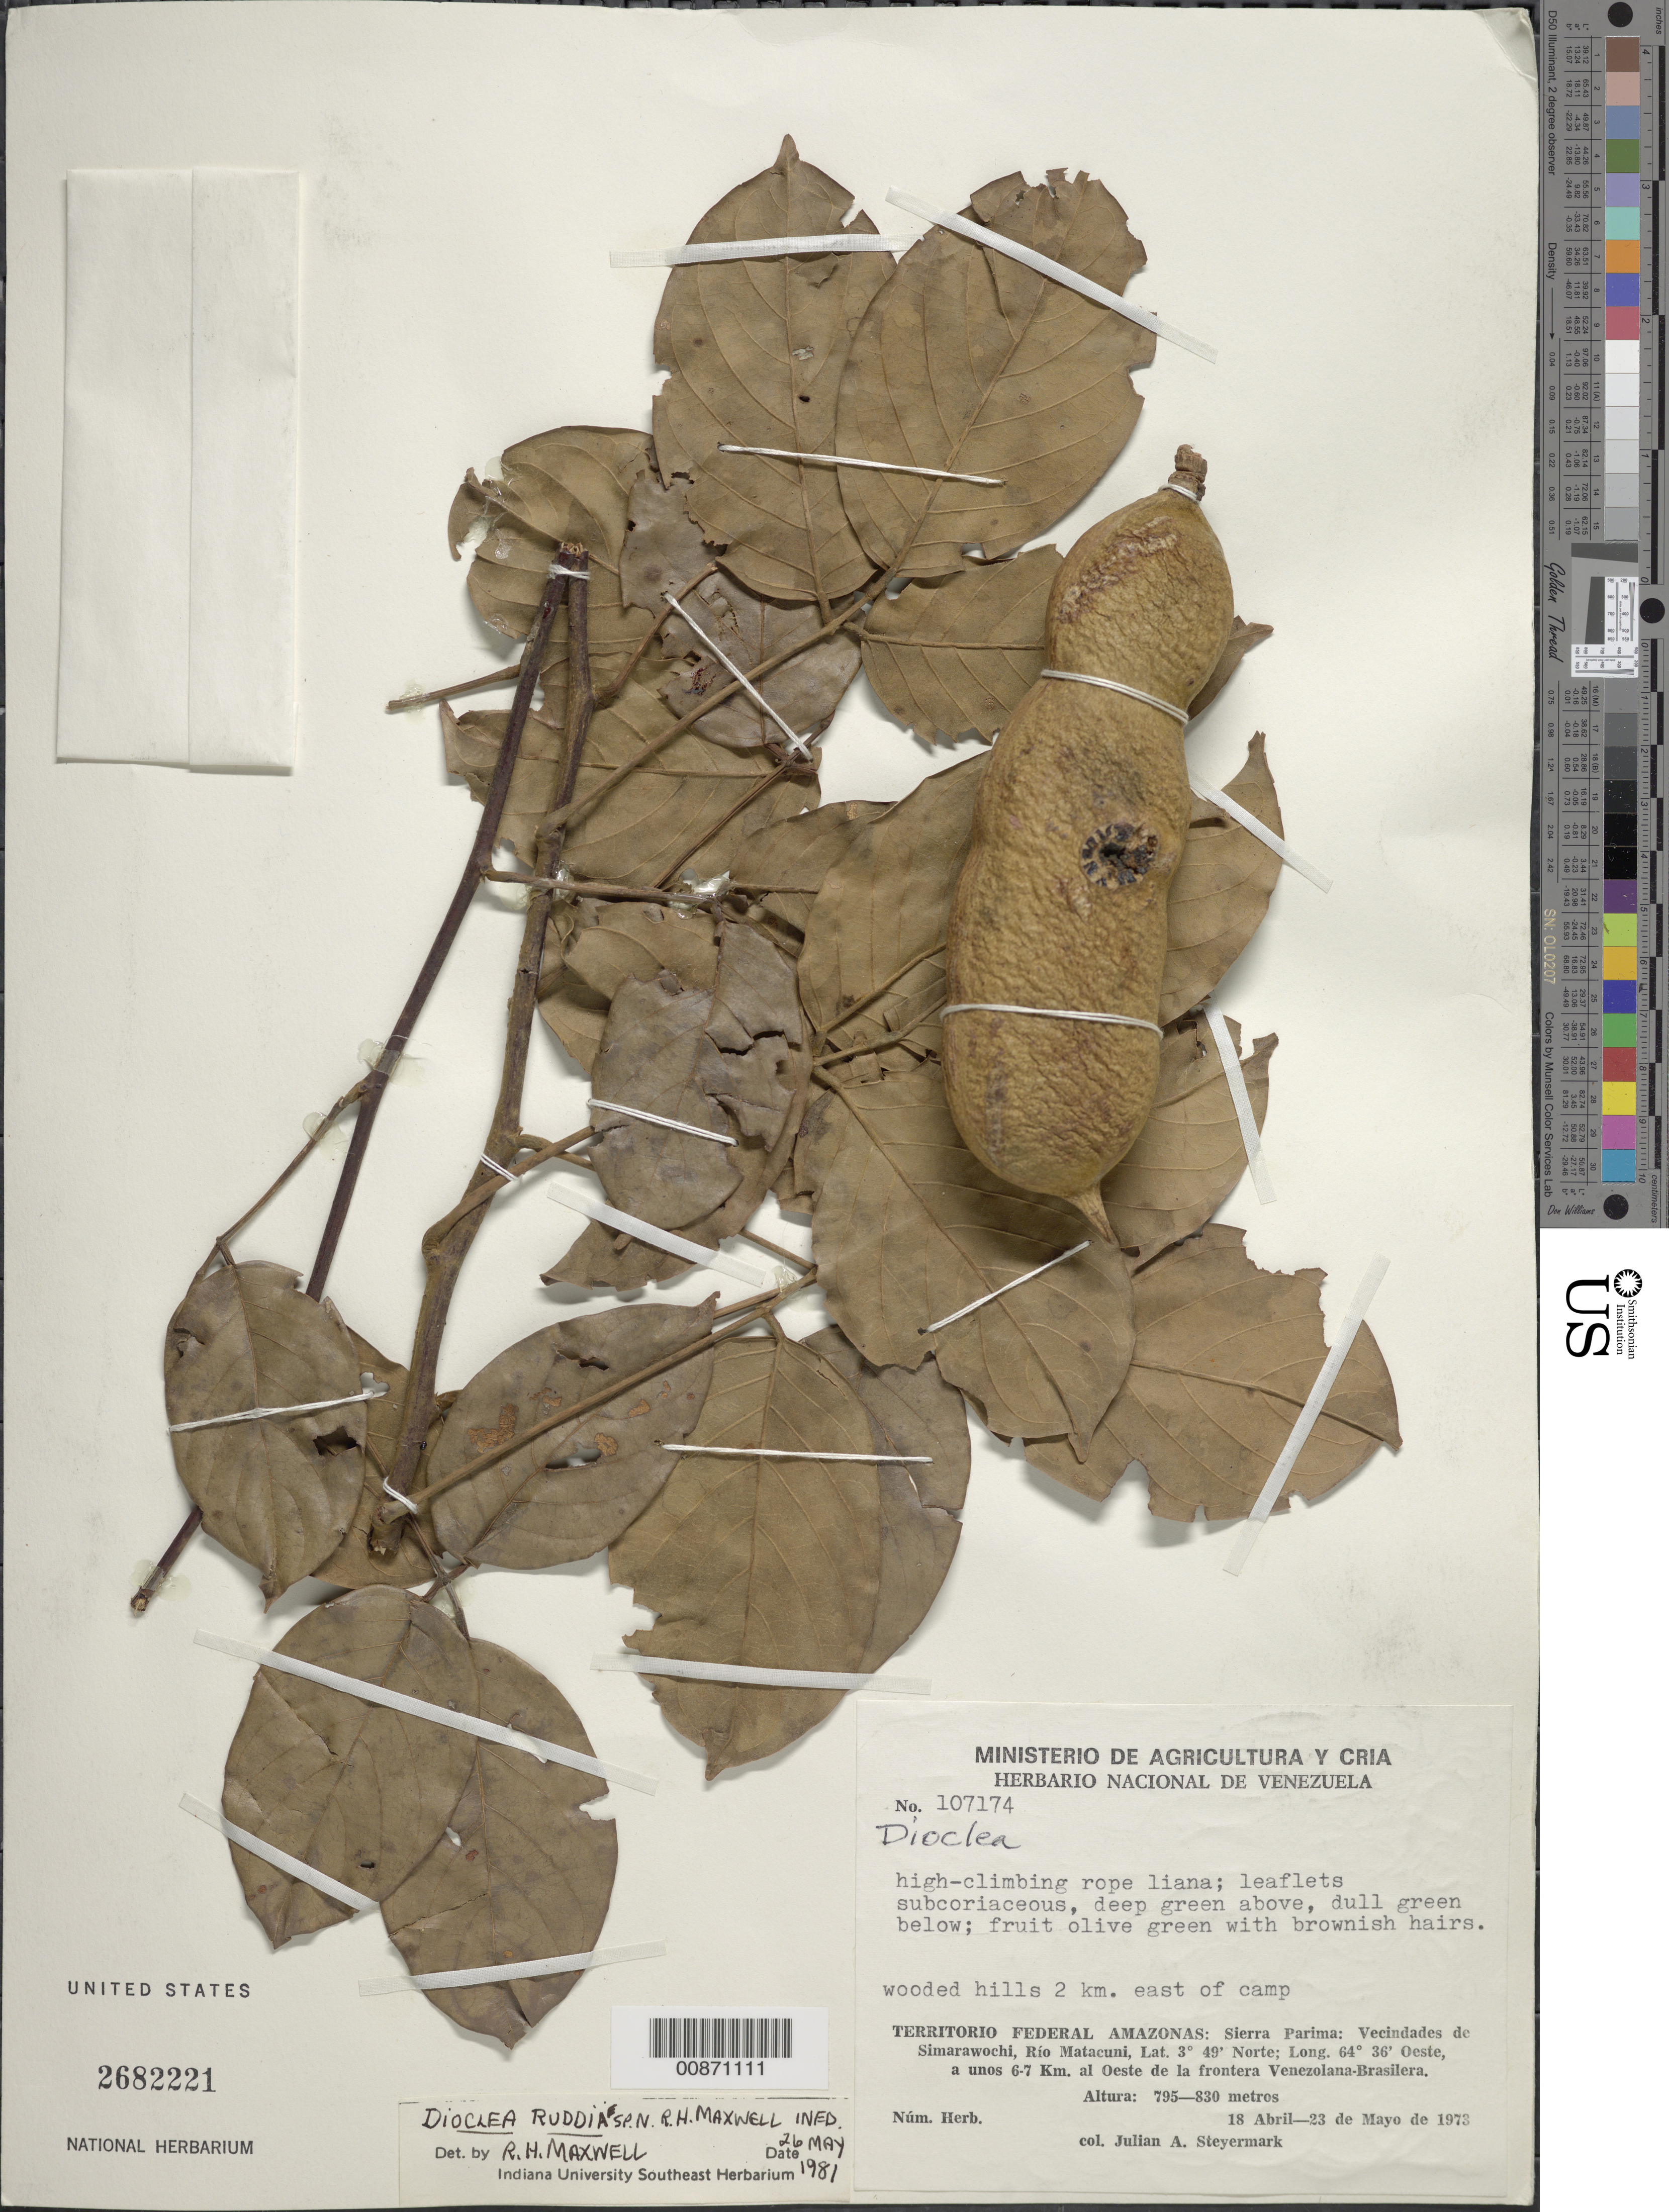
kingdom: Plantae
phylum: Tracheophyta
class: Magnoliopsida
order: Fabales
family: Fabaceae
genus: Macropsychanthus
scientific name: Macropsychanthus ruddiae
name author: (R.H. Maxwell) L.P. Queiroz & Snak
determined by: Strong, Mark T., (BOT), Smithsonian Institution - National Museum of Natural History (UNITED STATES)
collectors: J. Steyermark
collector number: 107174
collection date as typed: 18-Apr-73 to 23-May-73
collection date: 1973-04-18/1973-05-23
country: Venezuela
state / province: Amazonas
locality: Sierra Parima; vec de Simarawochi, Río Matacuni, a unos 6-7 km al oeste de la frontera Venezolana-Brasilera; 2 km east of camp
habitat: Wooded hills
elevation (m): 795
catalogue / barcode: US 2682221